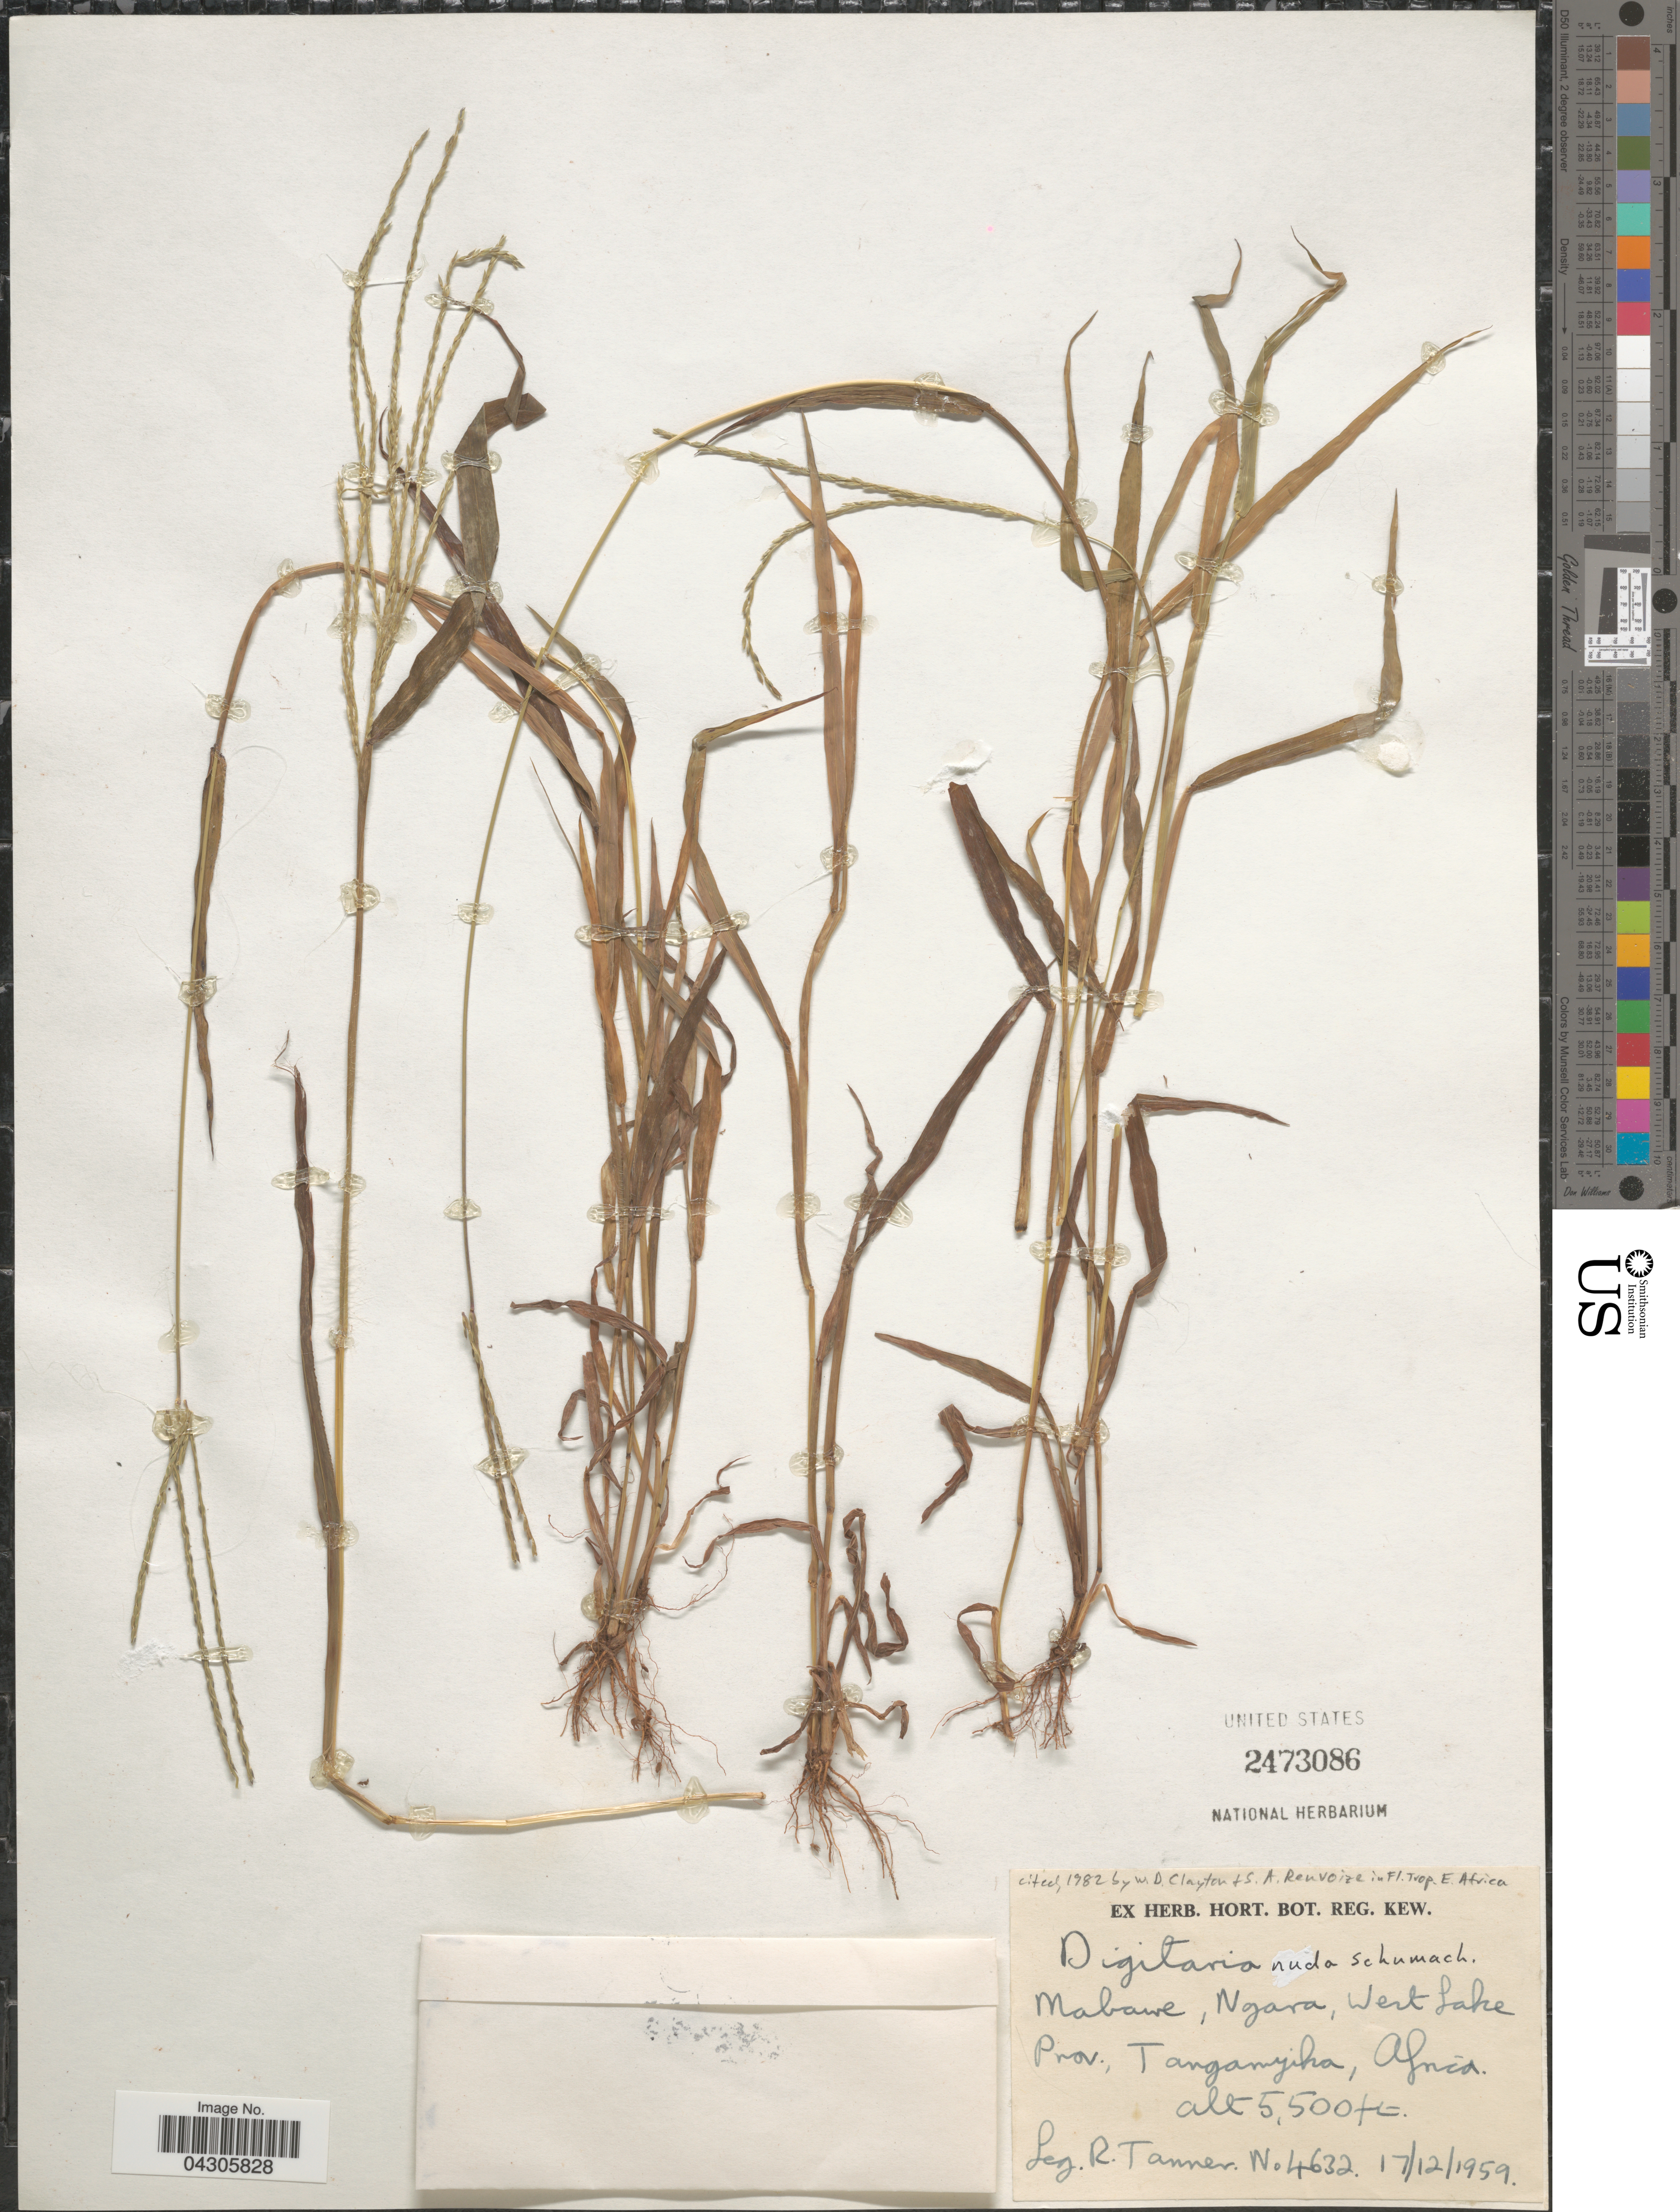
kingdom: Plantae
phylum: Tracheophyta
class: Liliopsida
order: Poales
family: Poaceae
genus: Digitaria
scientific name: Digitaria nuda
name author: Schumach.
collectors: R. Tanner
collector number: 4632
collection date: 1959-12-17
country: Tanzania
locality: Mabawe, Ngara, West Lake Prov., Tanganyika.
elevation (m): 1676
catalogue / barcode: US 2473086